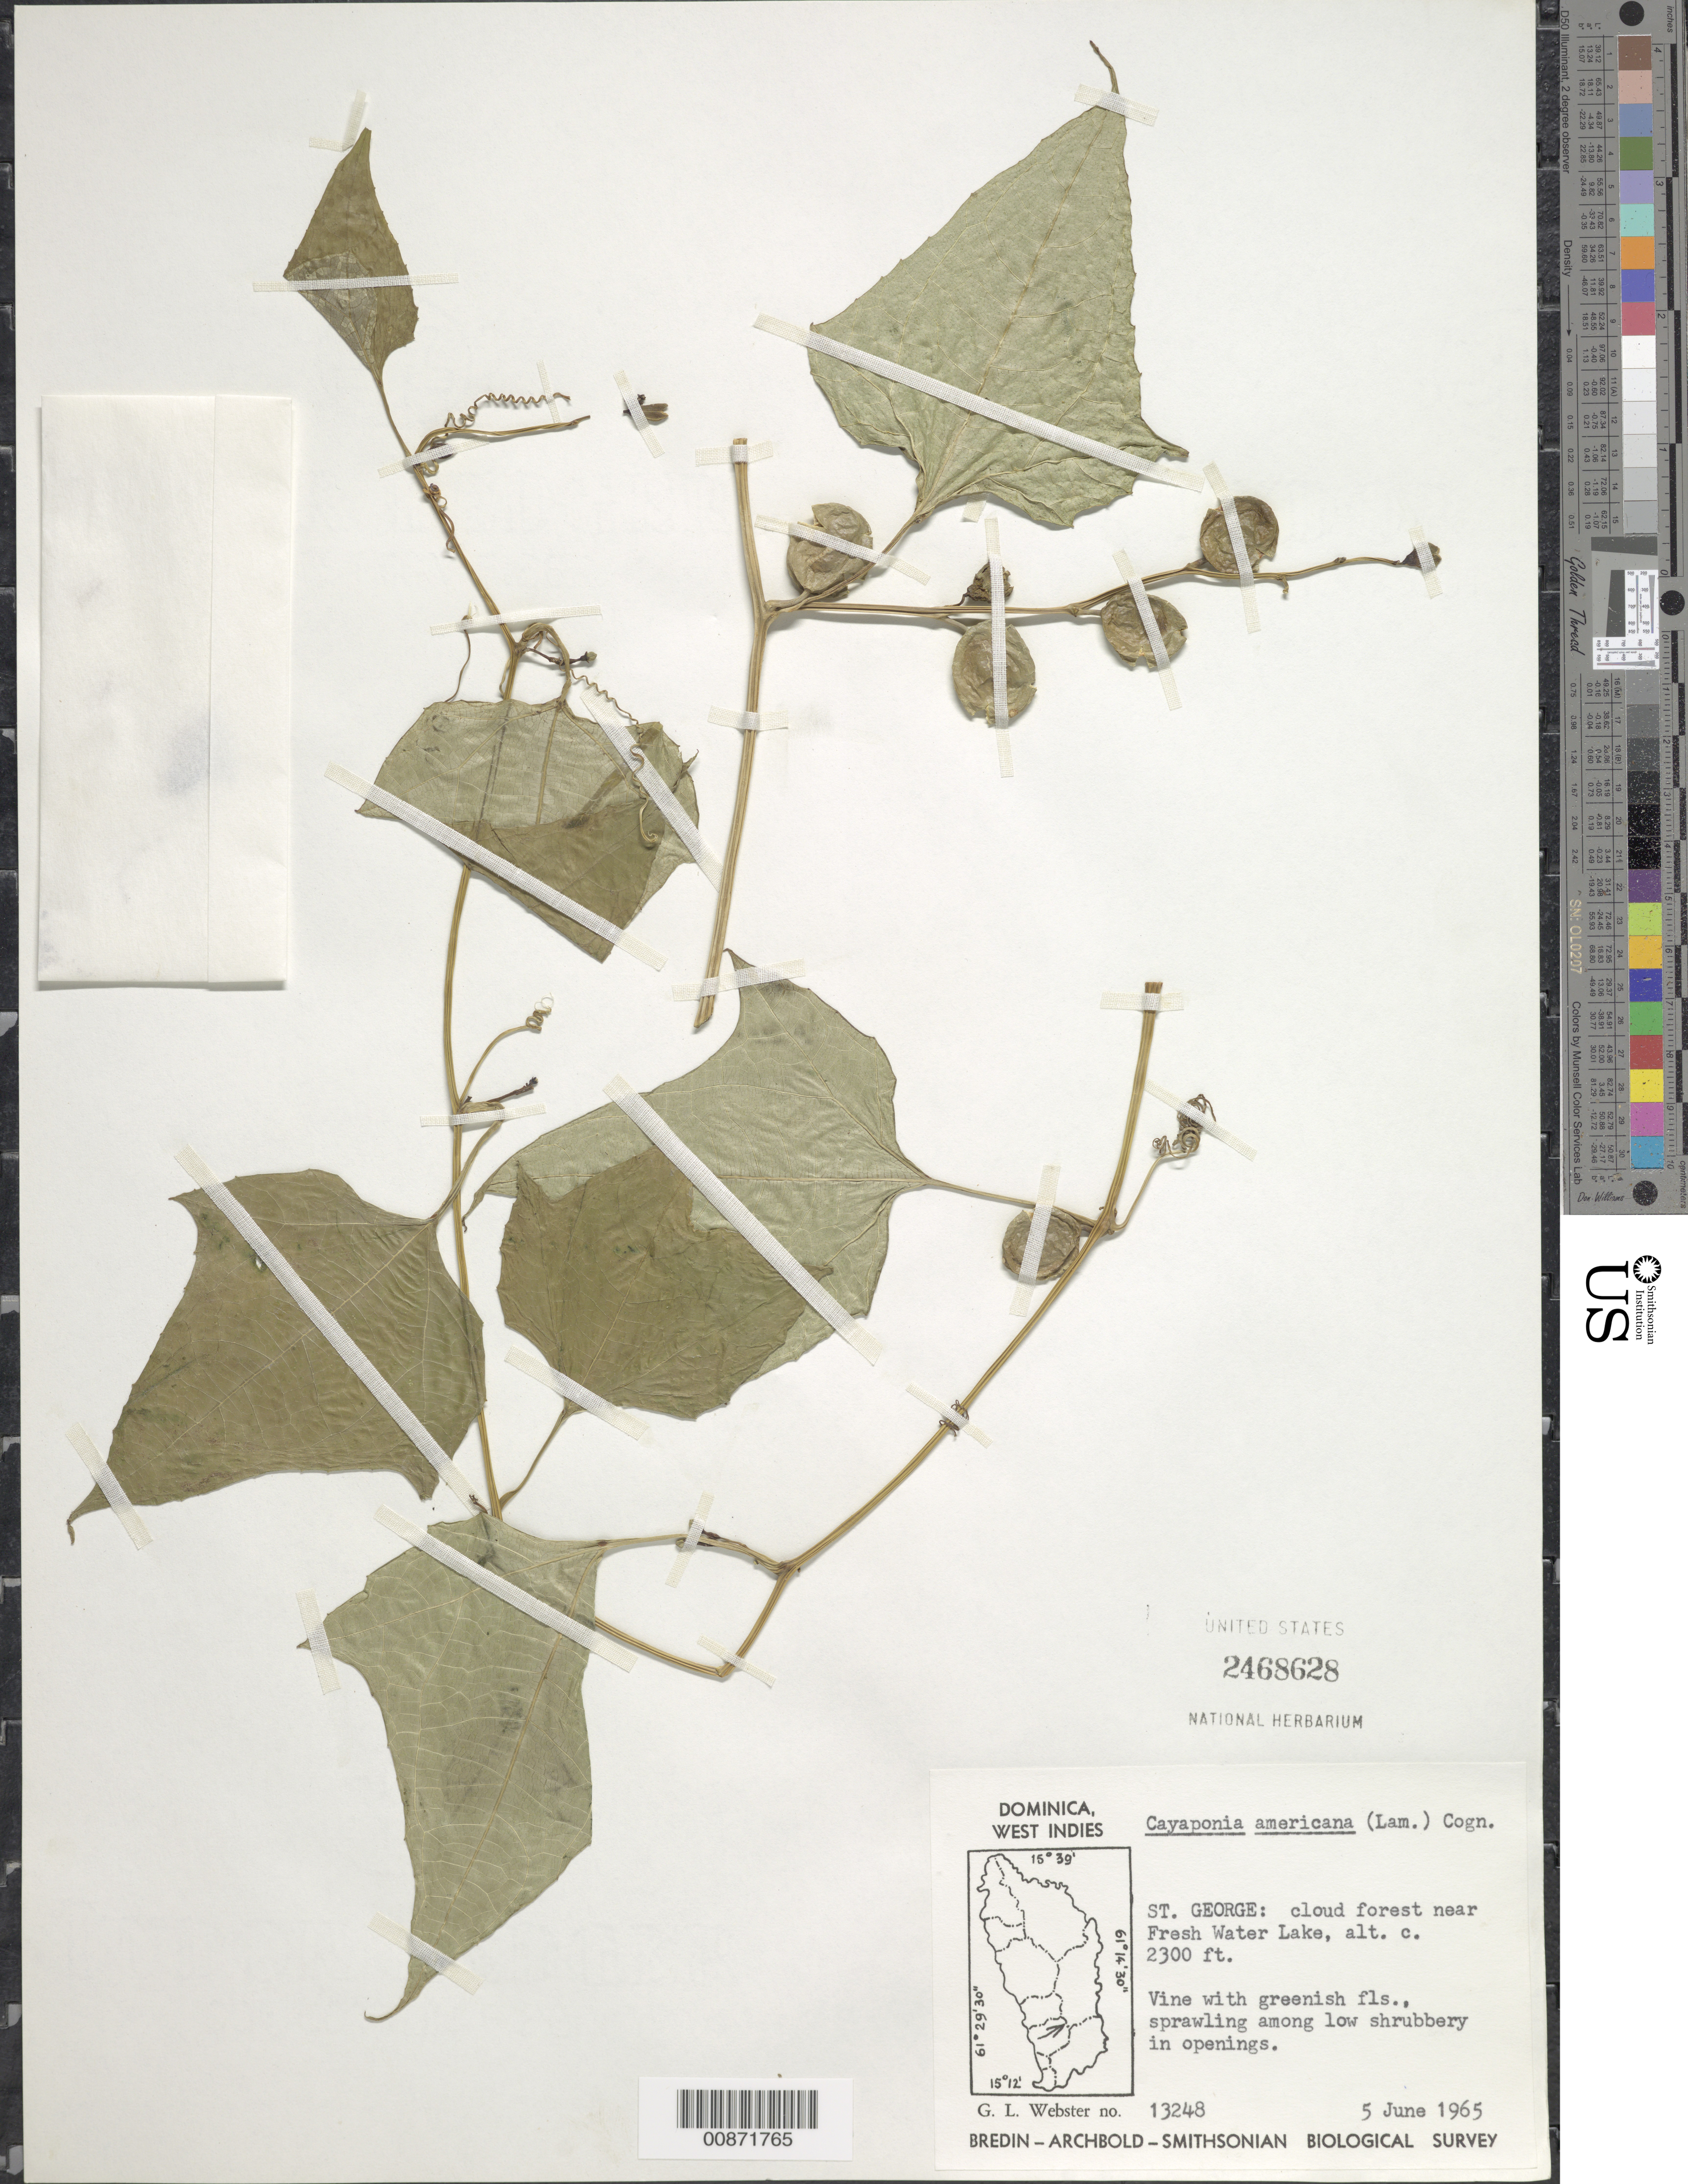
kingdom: Plantae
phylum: Tracheophyta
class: Magnoliopsida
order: Cucurbitales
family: Cucurbitaceae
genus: Cayaponia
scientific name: Cayaponia americana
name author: (Lam.) Cogn.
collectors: G. L. Webster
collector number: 13248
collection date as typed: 05 Jun 1965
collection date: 1965-06-05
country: Dominica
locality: Forest near Fresh Water lake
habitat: Cloud forest; sprawling among low shrubbery in openings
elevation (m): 701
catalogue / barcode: US 2468628